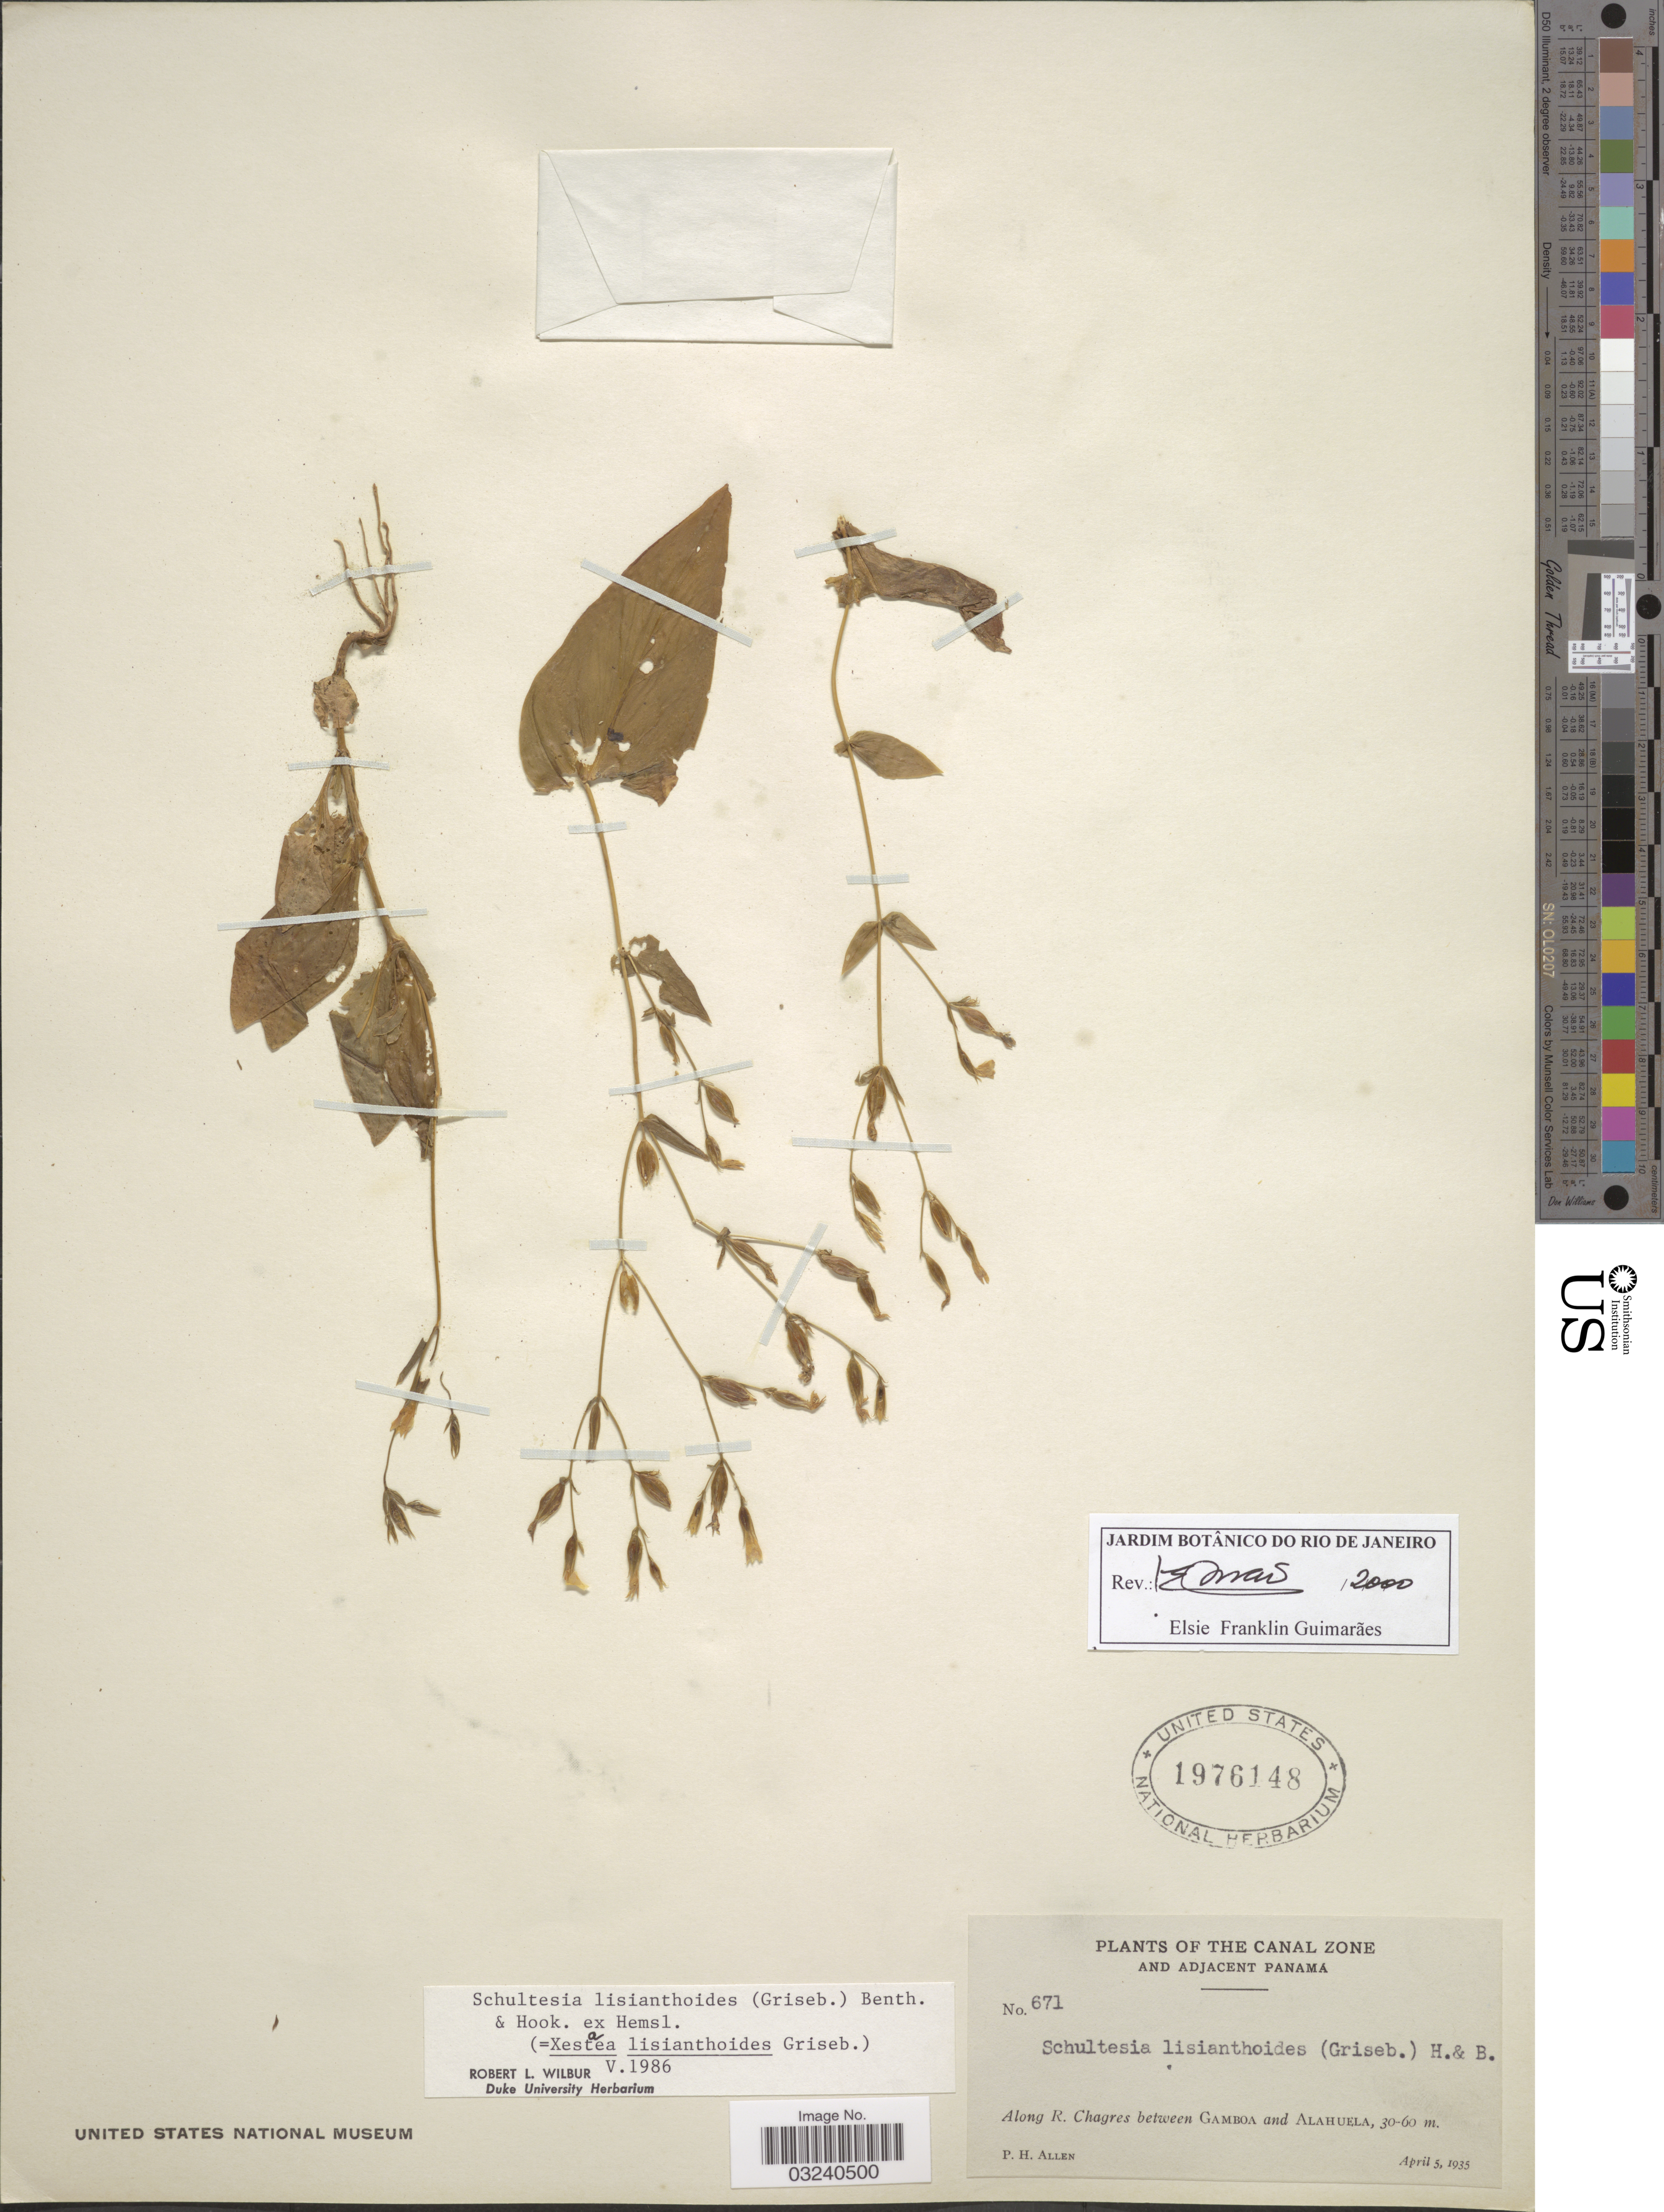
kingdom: Plantae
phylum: Tracheophyta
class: Magnoliopsida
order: Gentianales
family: Gentianaceae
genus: Schultesia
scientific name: Schultesia lisianthoides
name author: (Griseb.) Benth. & Hook. f. ex Hemsl.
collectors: P. H. Allen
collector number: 671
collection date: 1935-04-05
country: Panama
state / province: Colón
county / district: Canal Zone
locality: The Canal Zone and adjacent Panamá. Along R. Chagres between Gamboa and Alahuela.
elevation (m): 30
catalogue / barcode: US 1976148